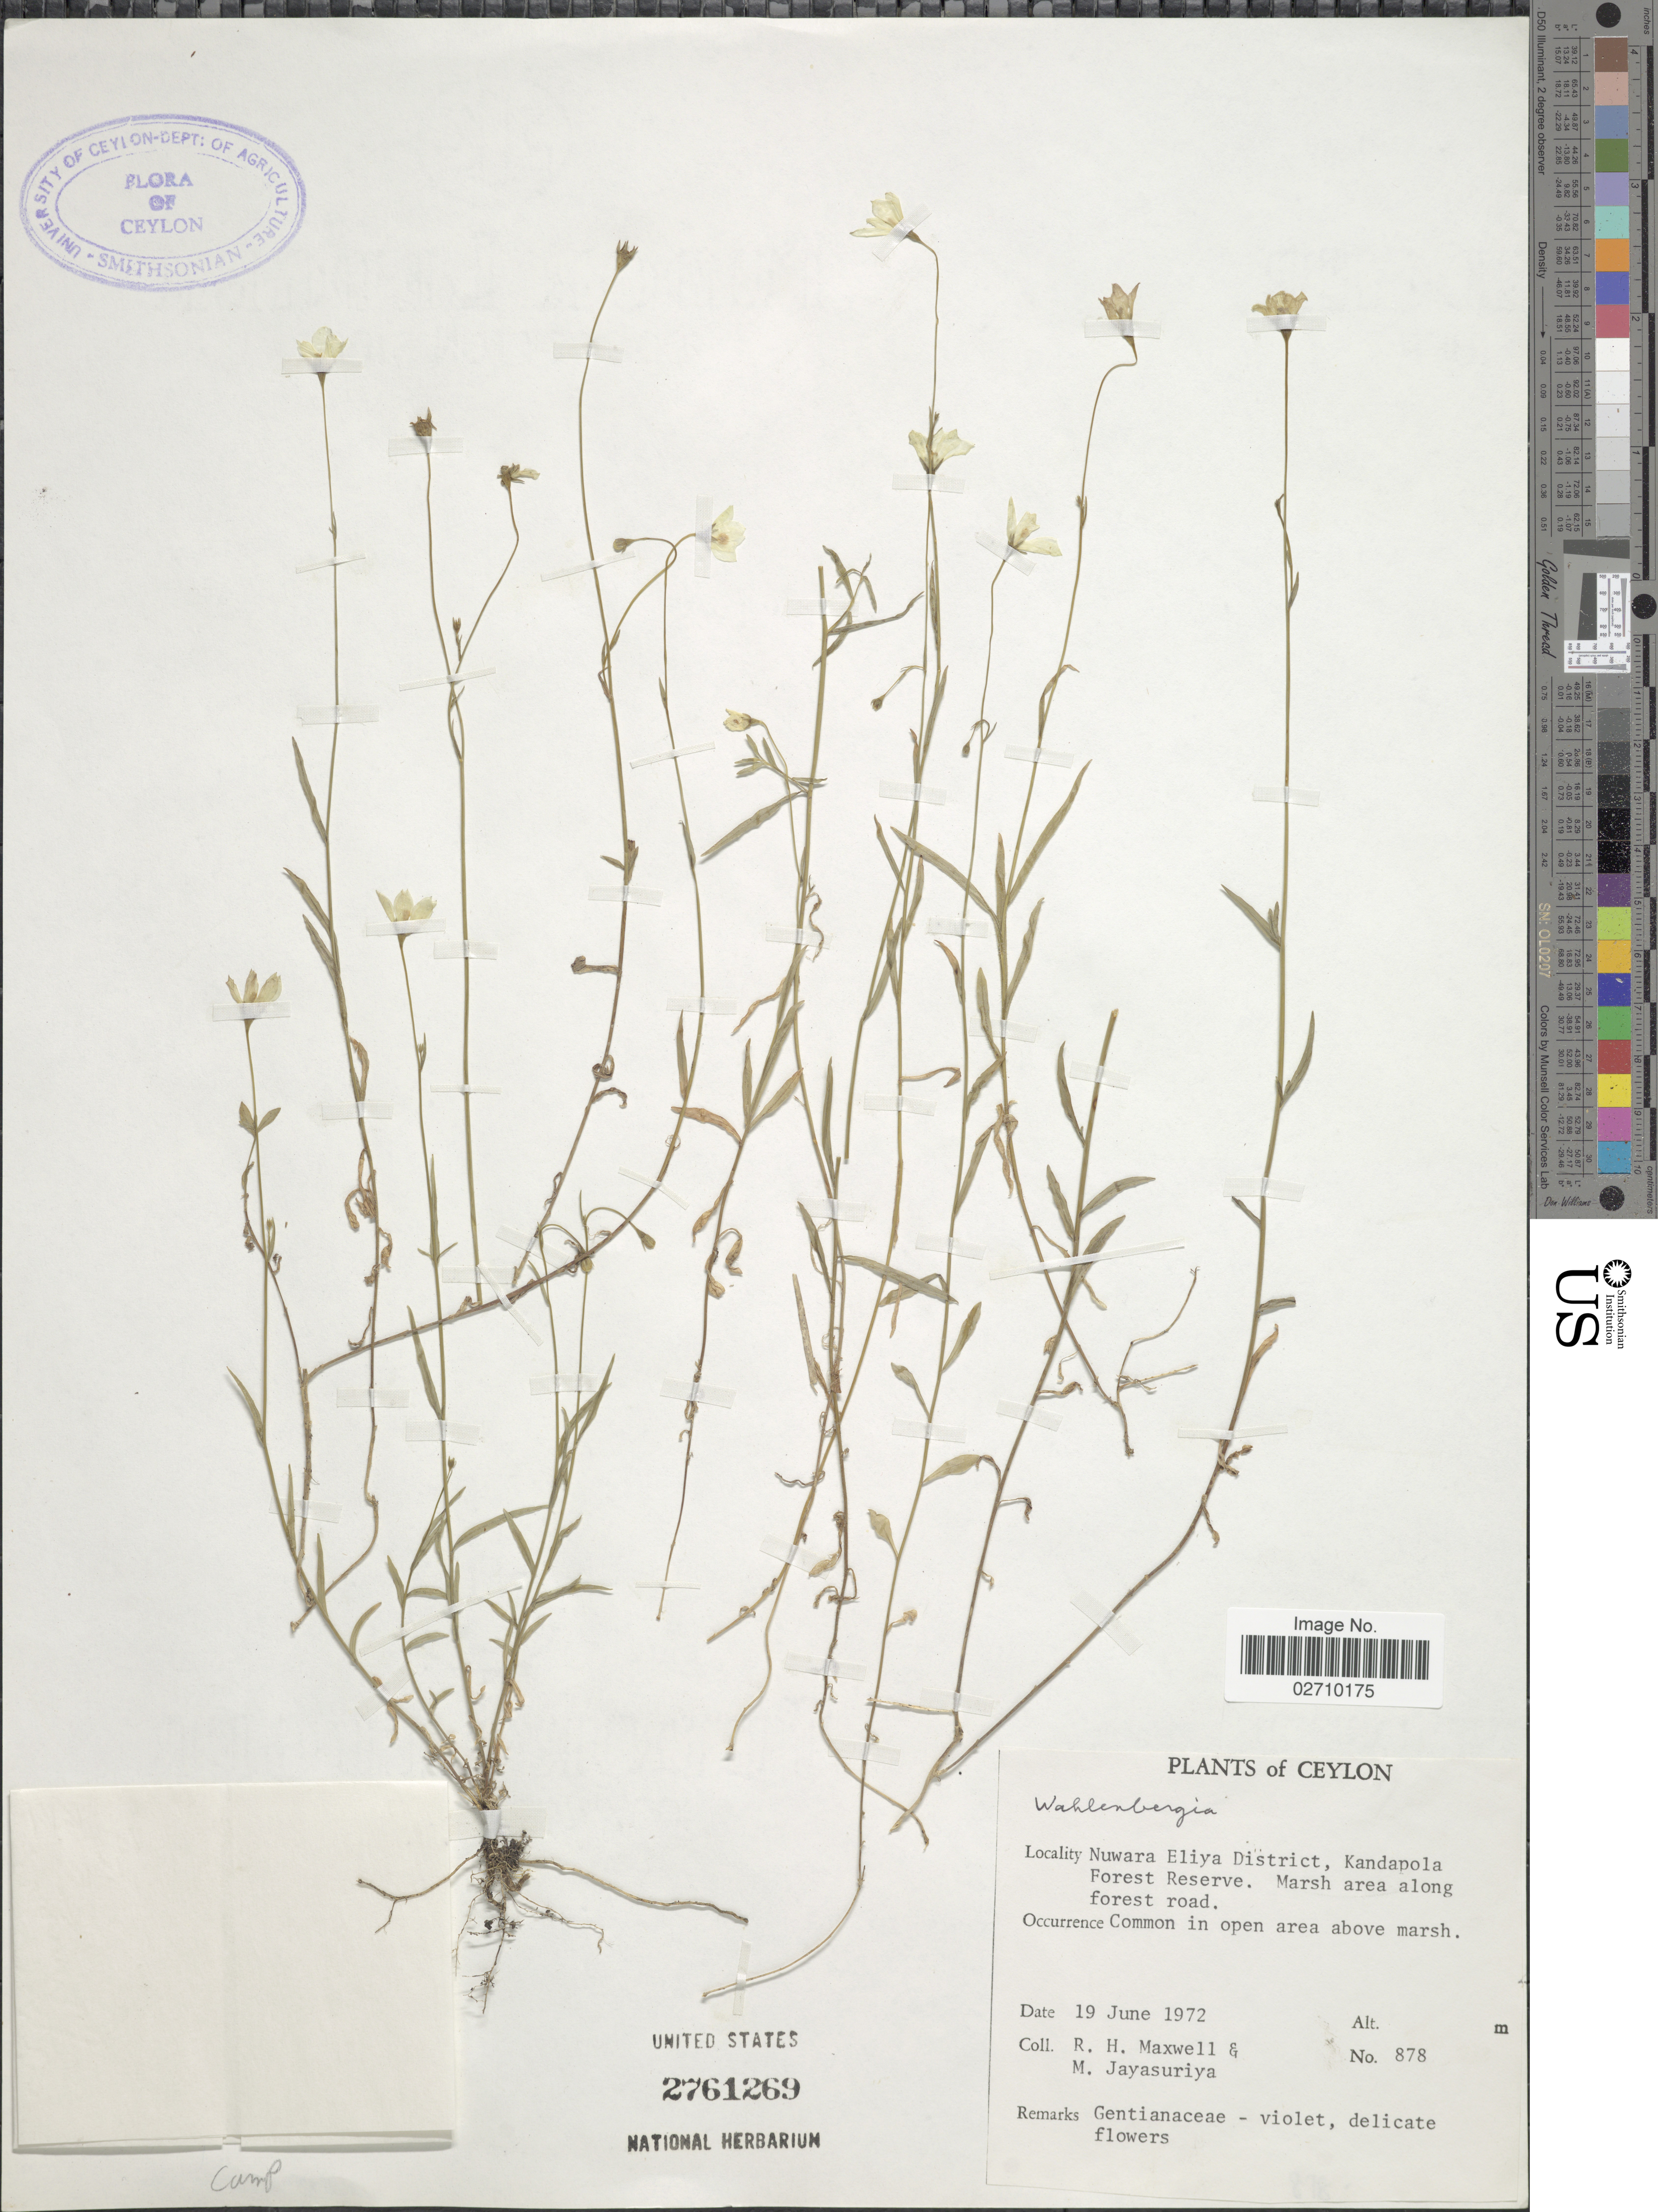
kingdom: Plantae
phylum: Tracheophyta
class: Magnoliopsida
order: Asterales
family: Campanulaceae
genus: Wahlenbergia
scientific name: Wahlenbergia sp.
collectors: R. Maxwell & M. Jayasuriya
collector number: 878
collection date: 1972-06-19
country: Sri Lanka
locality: Ceylon. Nuwara Eliya District, Kandapola Forest Reserve.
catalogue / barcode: US 2761269